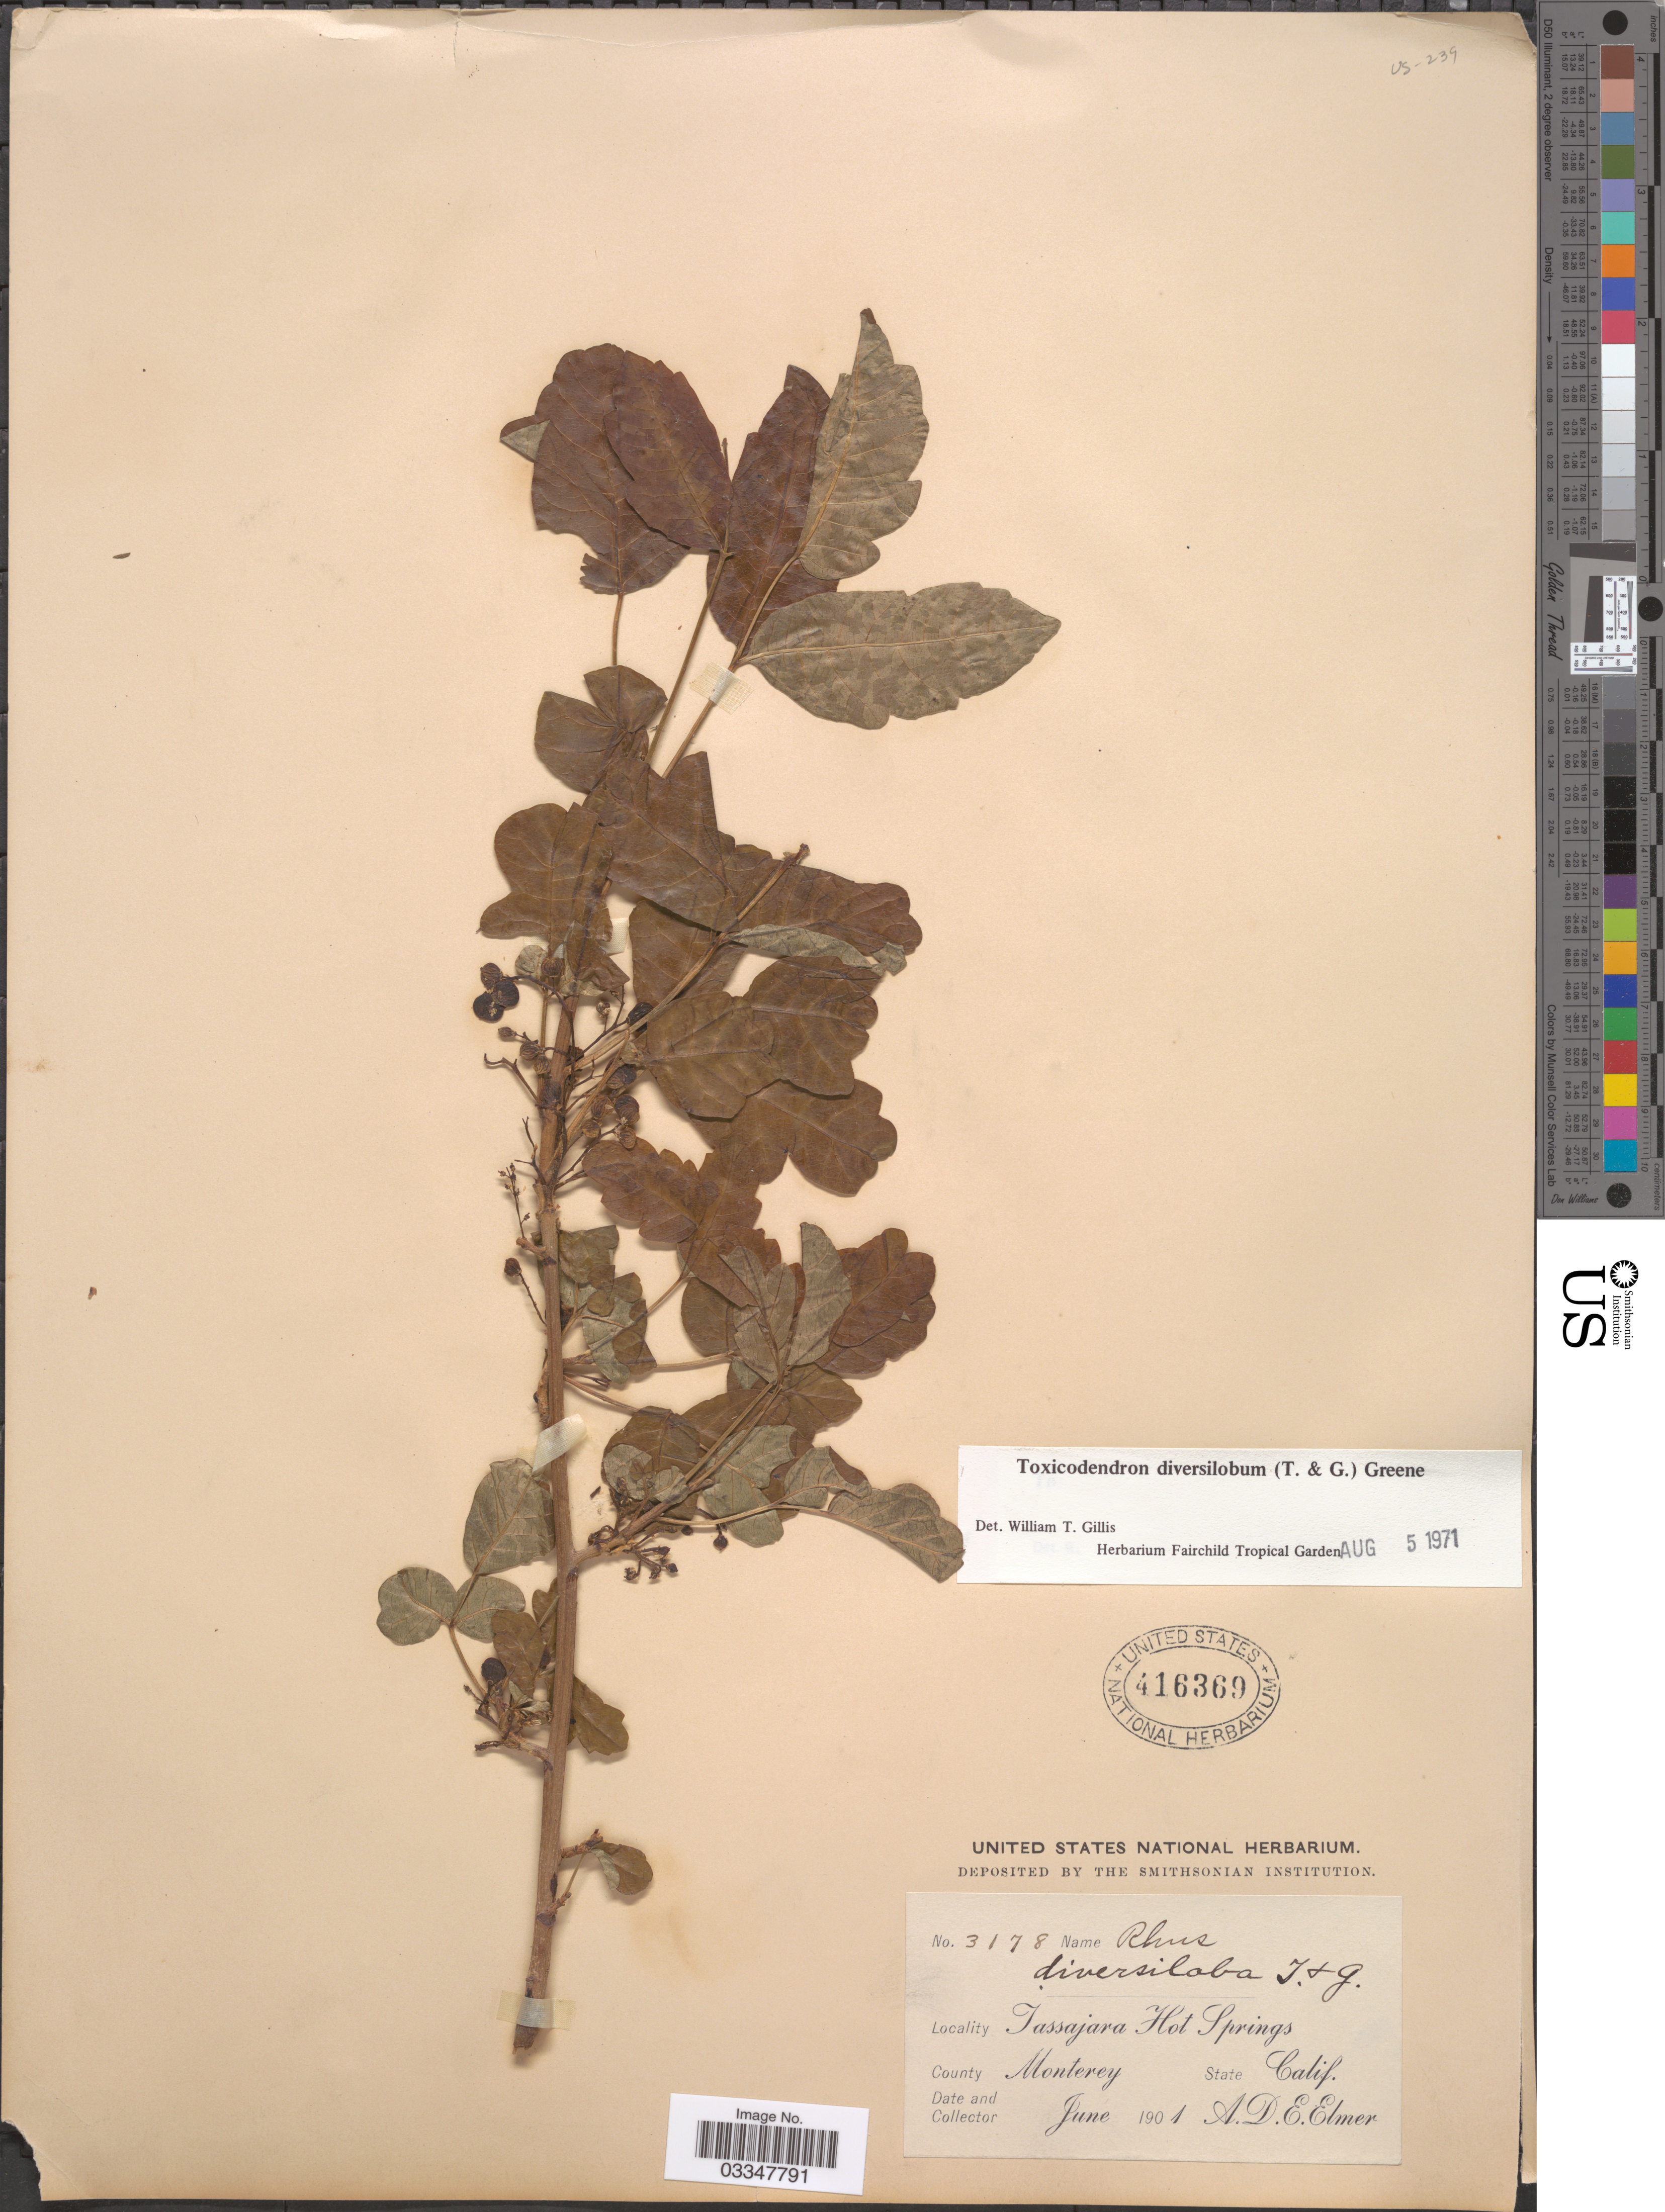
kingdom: Plantae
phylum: Tracheophyta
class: Magnoliopsida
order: Sapindales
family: Anacardiaceae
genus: Toxicodendron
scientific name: Toxicodendron diversilobum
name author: (Torr. & A. Gray) Greene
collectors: A. D. E. Elmer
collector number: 3178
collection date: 1901-06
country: United States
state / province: California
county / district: Monterey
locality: Tassajara Hot Springs. County Monterey.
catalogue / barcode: US 416369